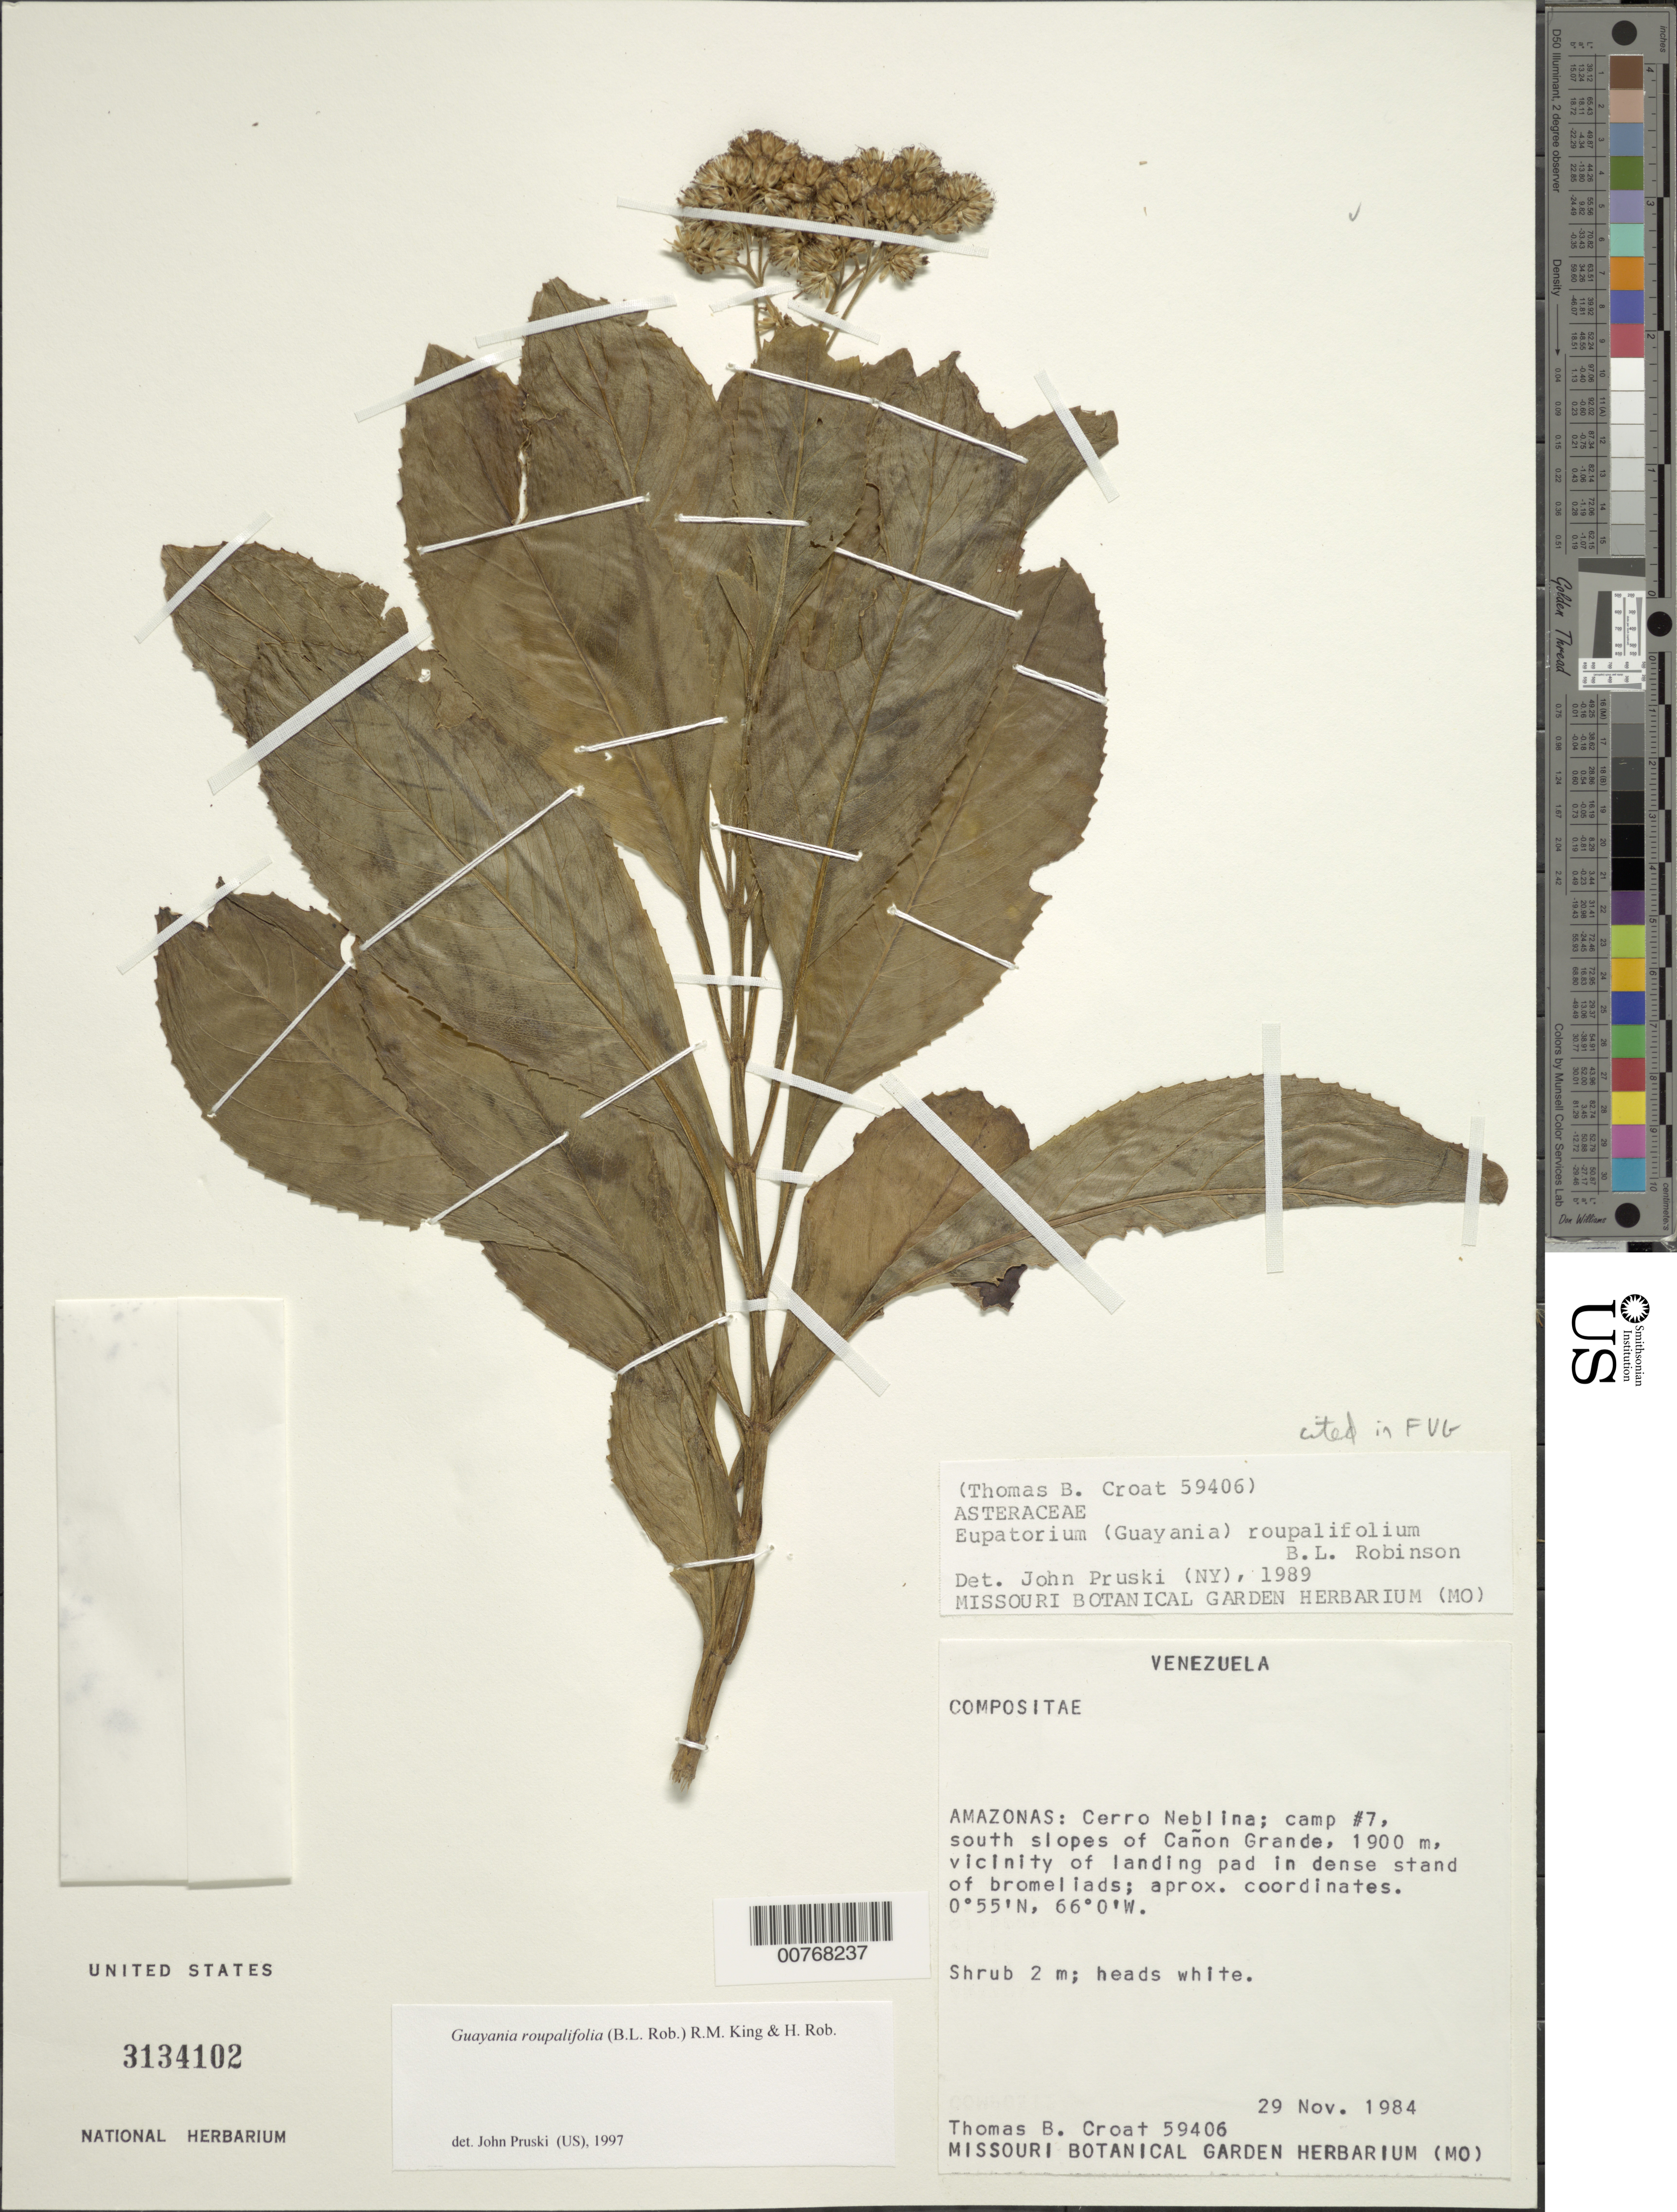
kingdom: Plantae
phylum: Tracheophyta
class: Magnoliopsida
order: Asterales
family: Asteraceae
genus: Guayania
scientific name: Guayania roupalifolia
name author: (B.L. Rob.) R.M. King & H. Rob.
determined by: Pruski, J. F.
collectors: T. B. Croat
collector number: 59406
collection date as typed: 29-Nov-84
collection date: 1984-11-29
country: Venezuela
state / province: Amazonas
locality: Cerro Neblina, camp #7, S slopes of Cañon Grande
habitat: Dense stand of bromeliads, vicinity of landing pad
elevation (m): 1900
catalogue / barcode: US 3134102